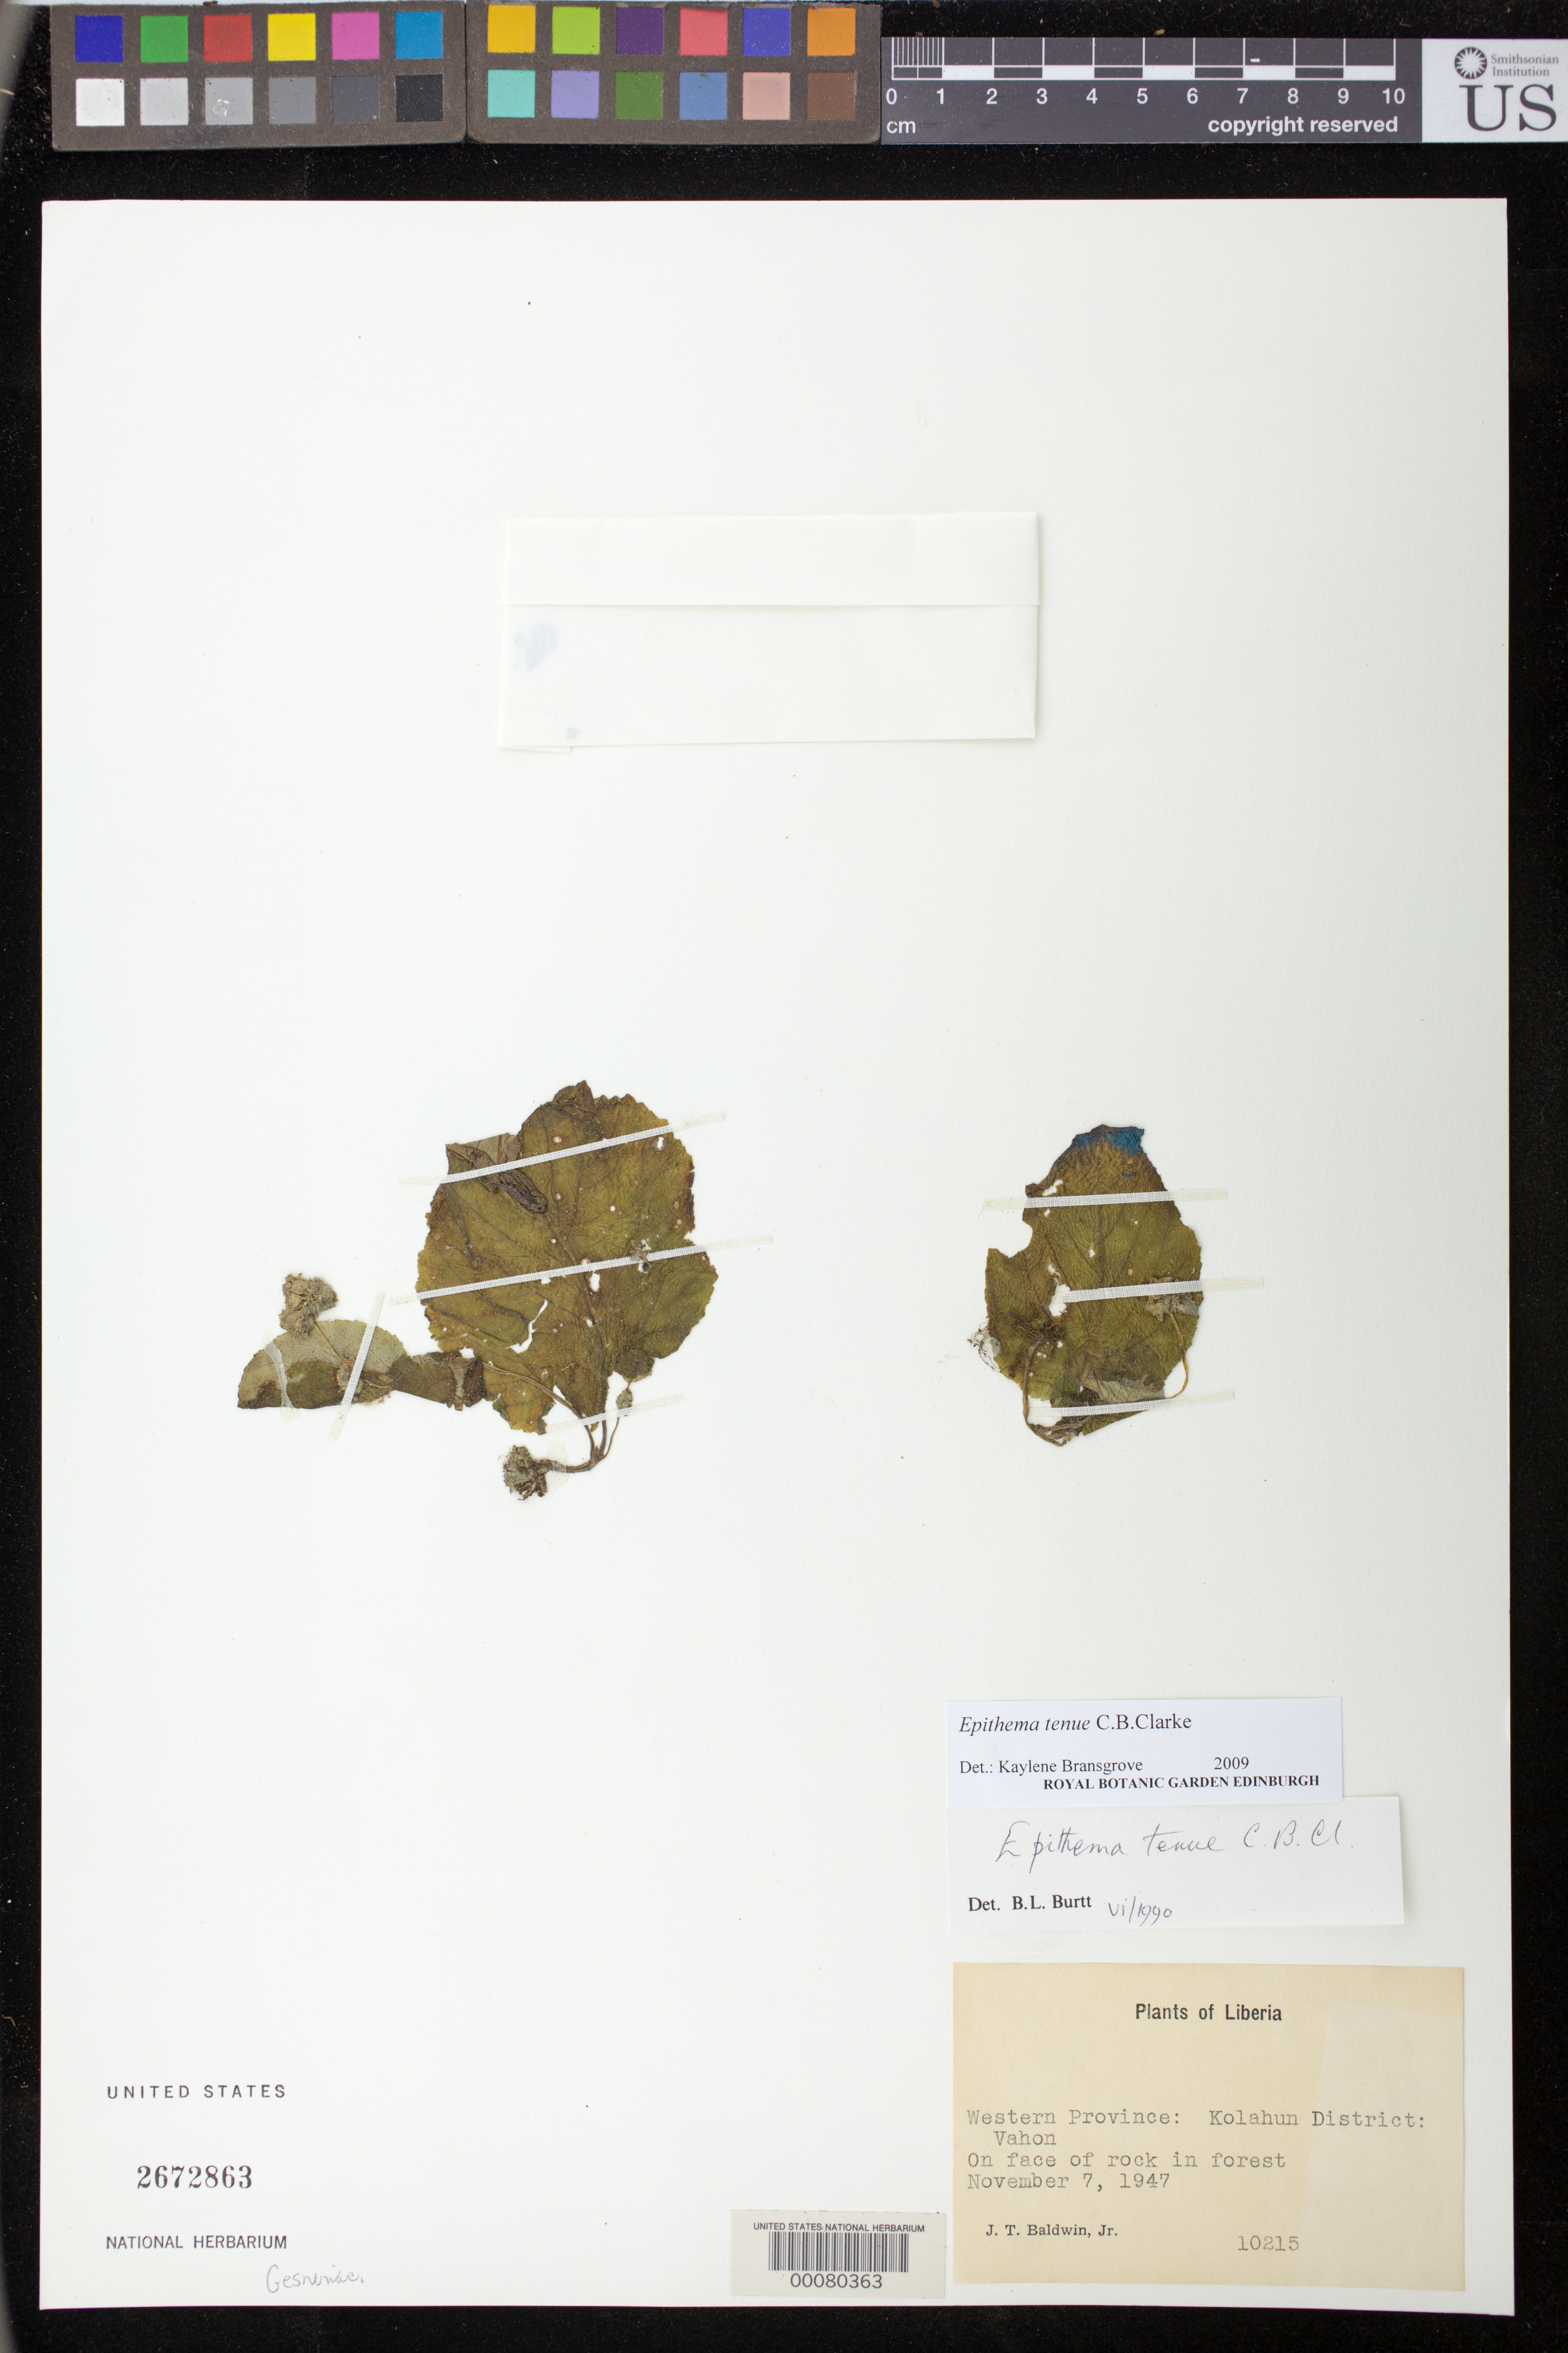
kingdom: Plantae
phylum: Tracheophyta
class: Magnoliopsida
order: Lamiales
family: Gesneriaceae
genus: Epithema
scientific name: Epithema tenue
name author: C.B. Clarke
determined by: Bransgrove, Kaylene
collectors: J. T. Baldwin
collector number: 10215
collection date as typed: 07 Nov 1947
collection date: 1947-11-07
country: Liberia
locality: Western province, kolahun district, vahon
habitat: On face of rock in forest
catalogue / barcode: US 2672863